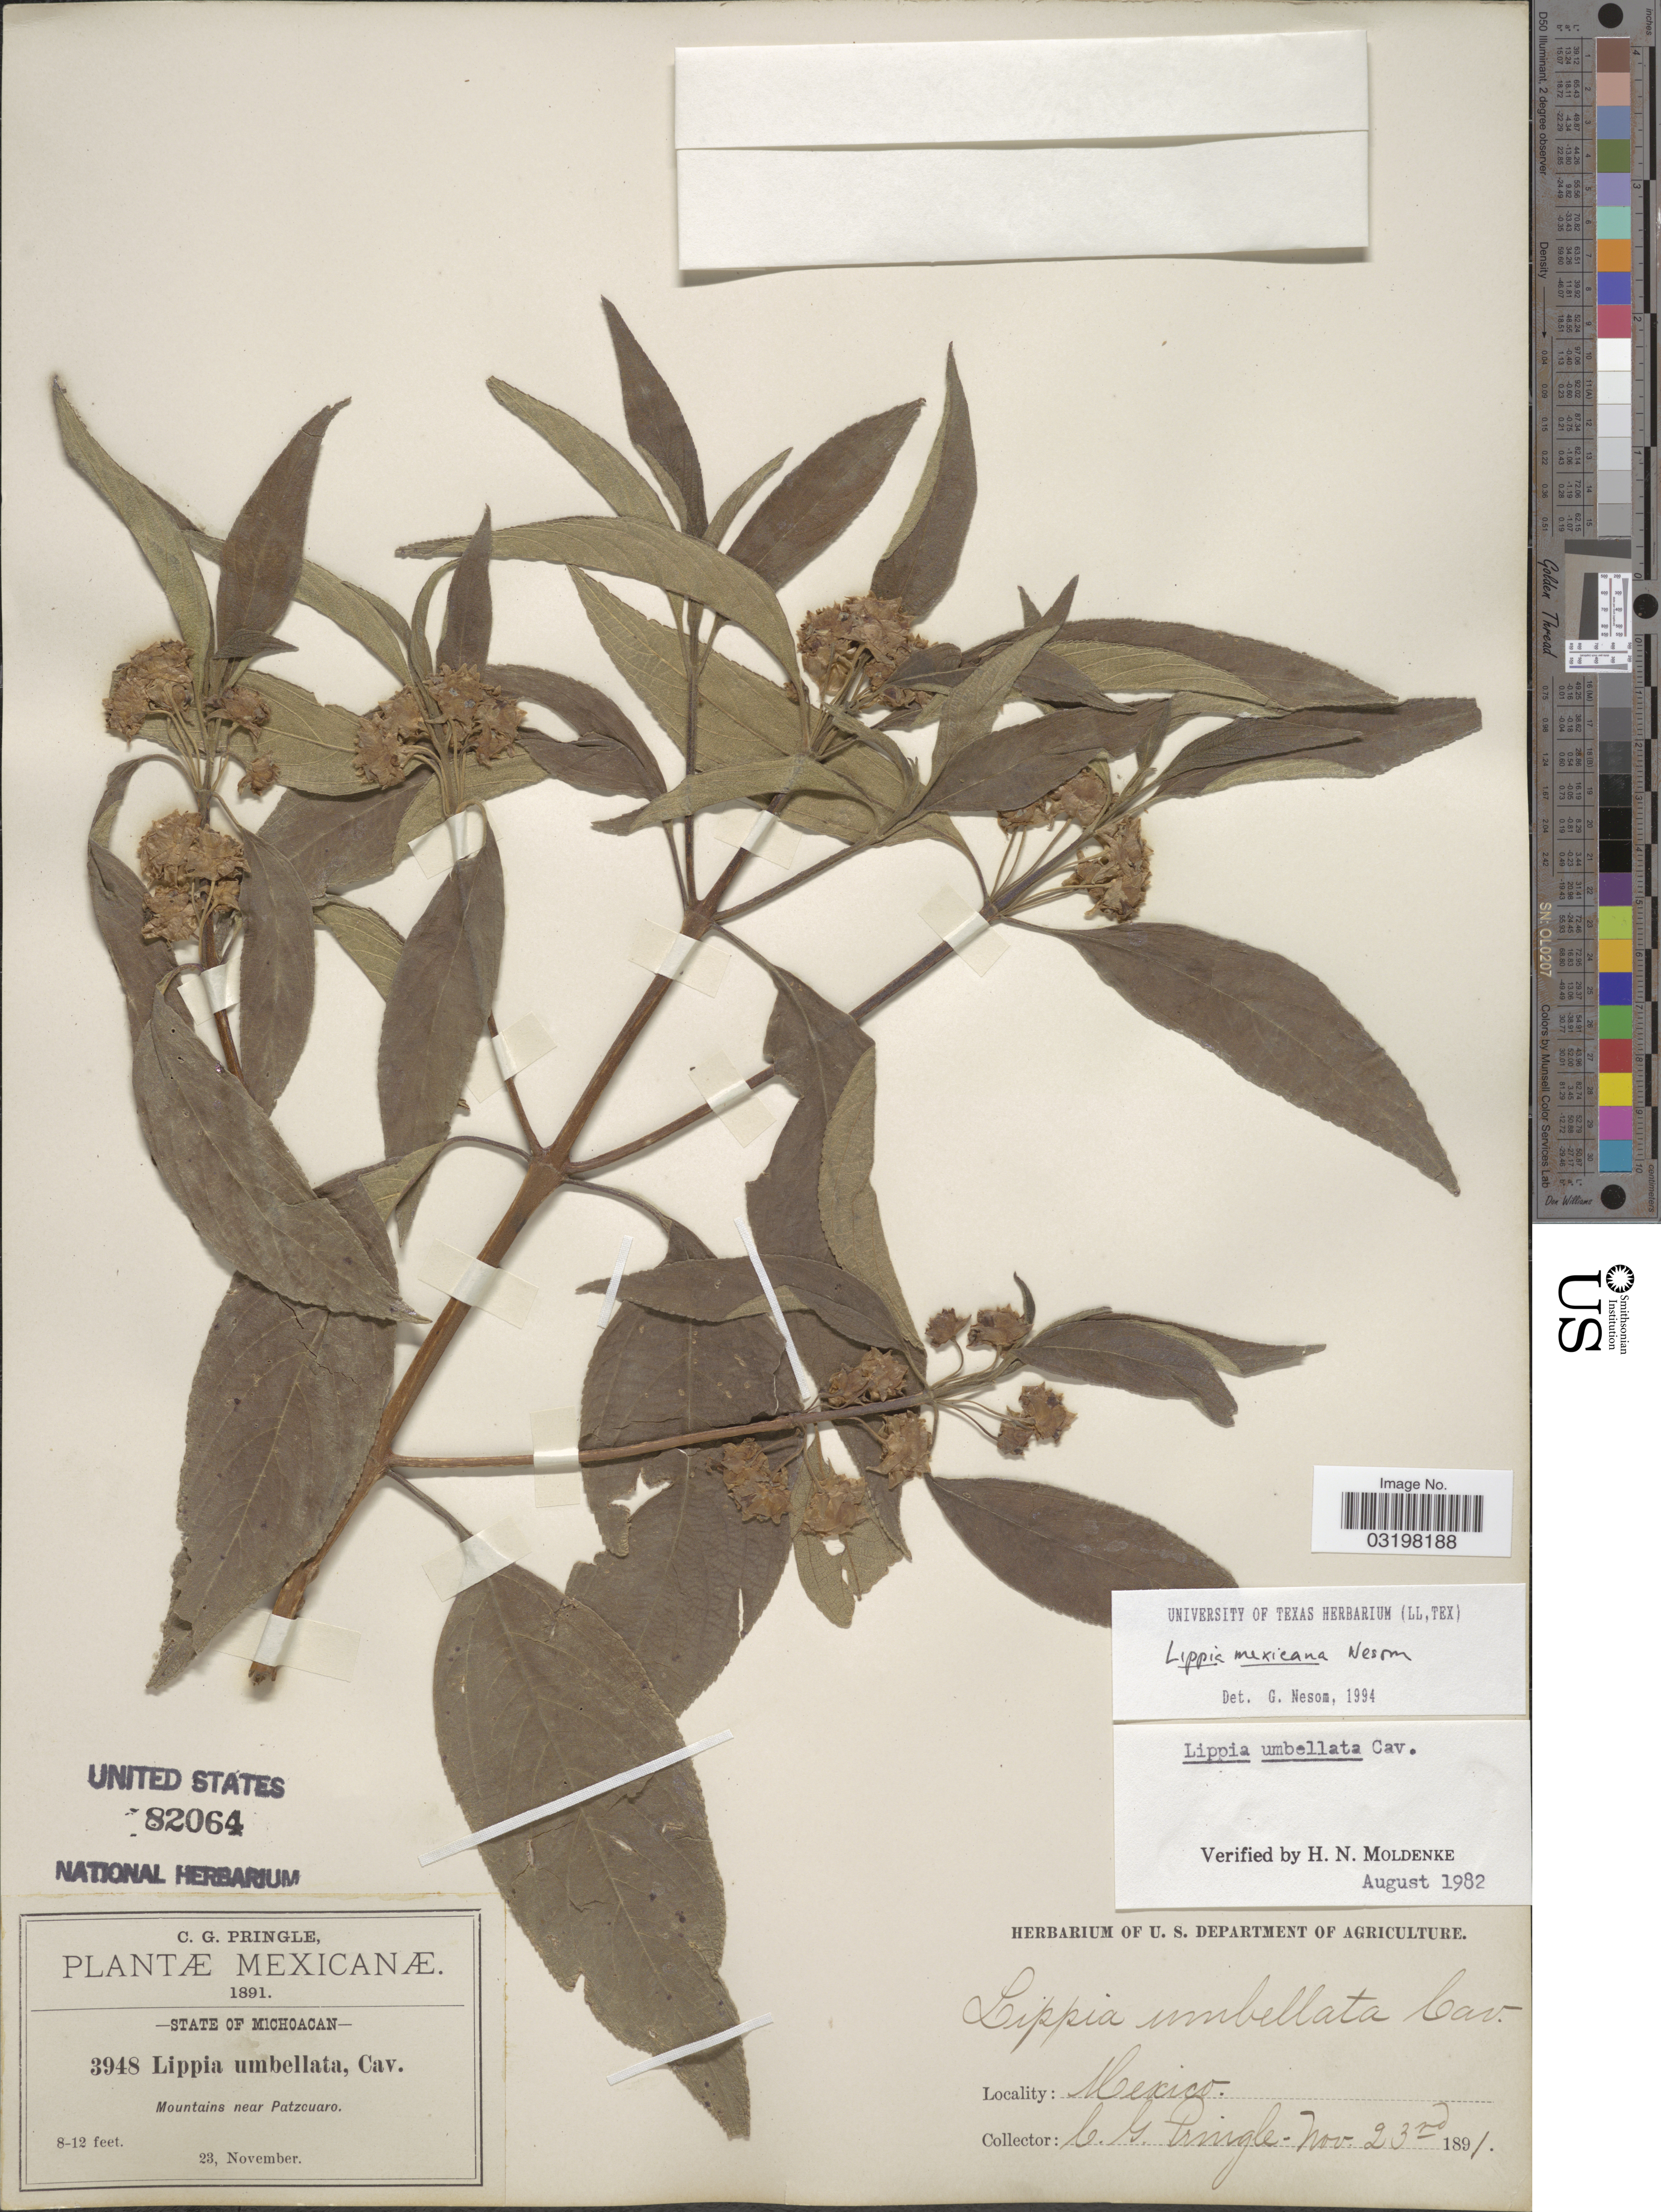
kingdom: Plantae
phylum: Tracheophyta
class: Magnoliopsida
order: Lamiales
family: Verbenaceae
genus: Lippia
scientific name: Lippia mexicana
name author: G.L. Nesom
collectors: C. G. Pringle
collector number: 3948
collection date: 1891-11-23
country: Mexico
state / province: Michoacán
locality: Mountains near Patzcuaro.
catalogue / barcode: US 82064